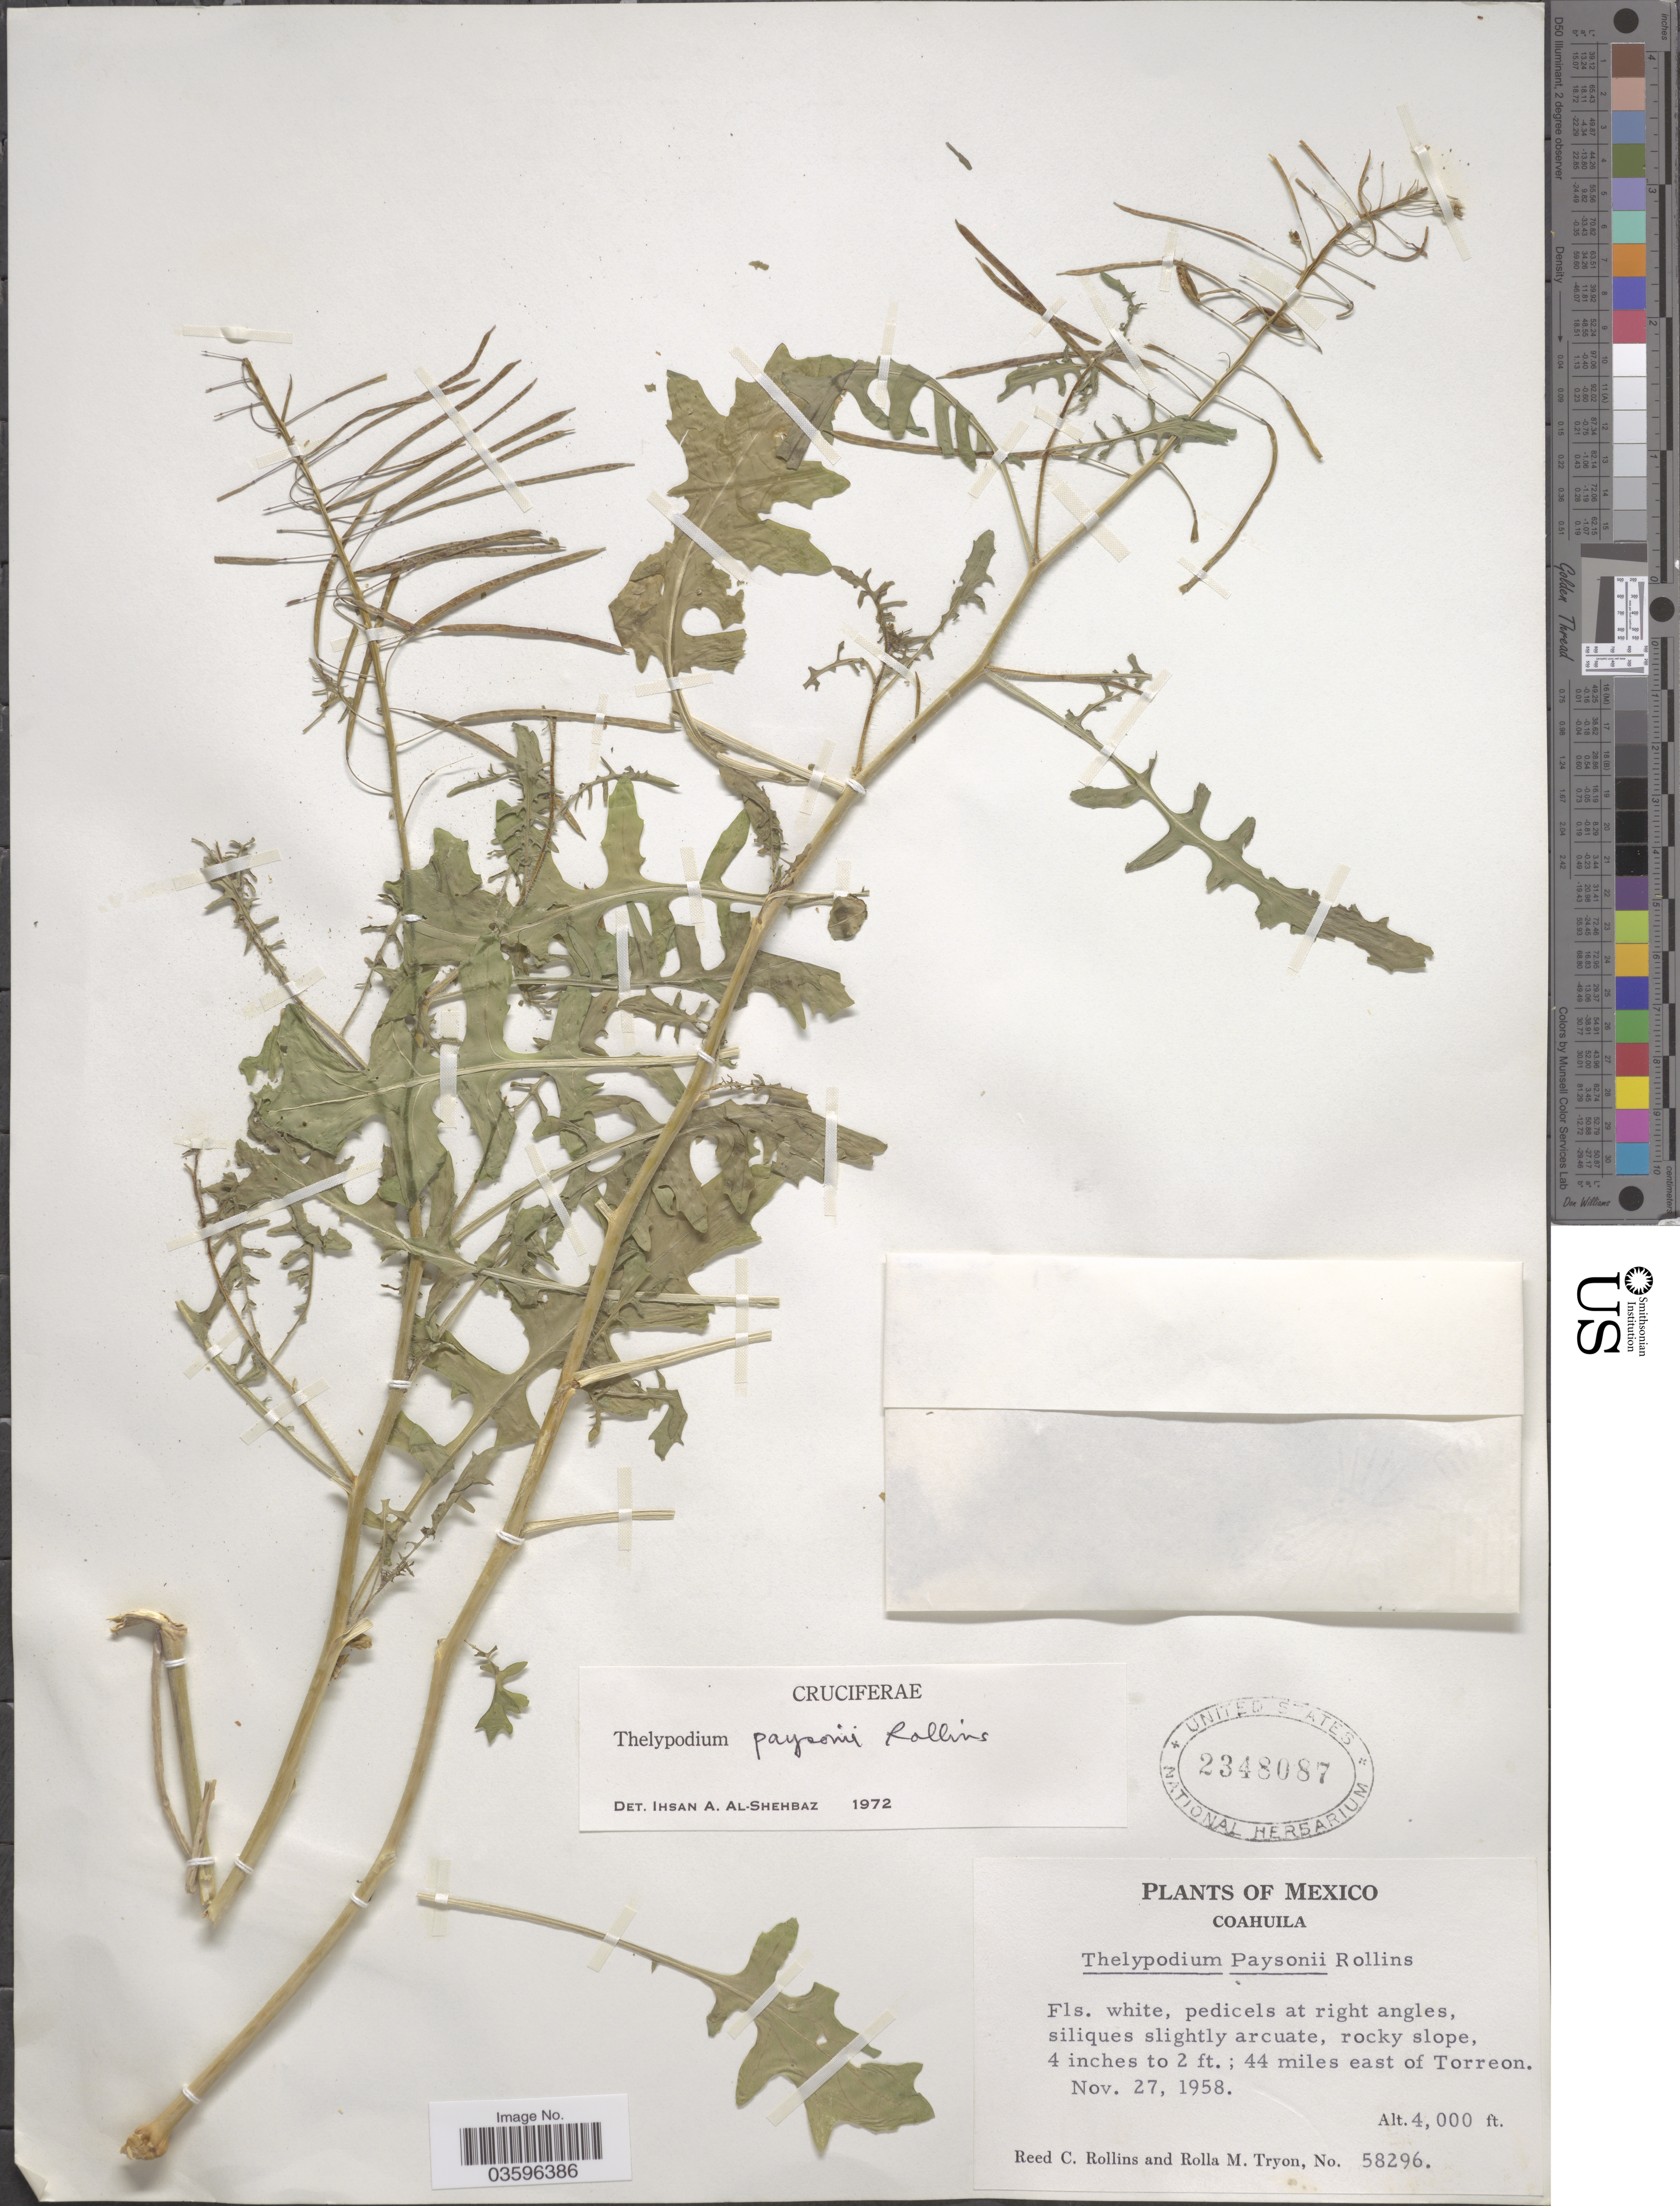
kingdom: Plantae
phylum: Tracheophyta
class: Magnoliopsida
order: Brassicales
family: Brassicaceae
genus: Rollinsia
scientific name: Rollinsia paysonii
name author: (Rollins) Al-Shehbaz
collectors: R. C. Rollins & R. M. Tryon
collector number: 58296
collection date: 1958-11-27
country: Mexico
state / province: Coahuila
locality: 44 miles east of Torreon.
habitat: rocky slope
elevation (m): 1219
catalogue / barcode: US 2348087